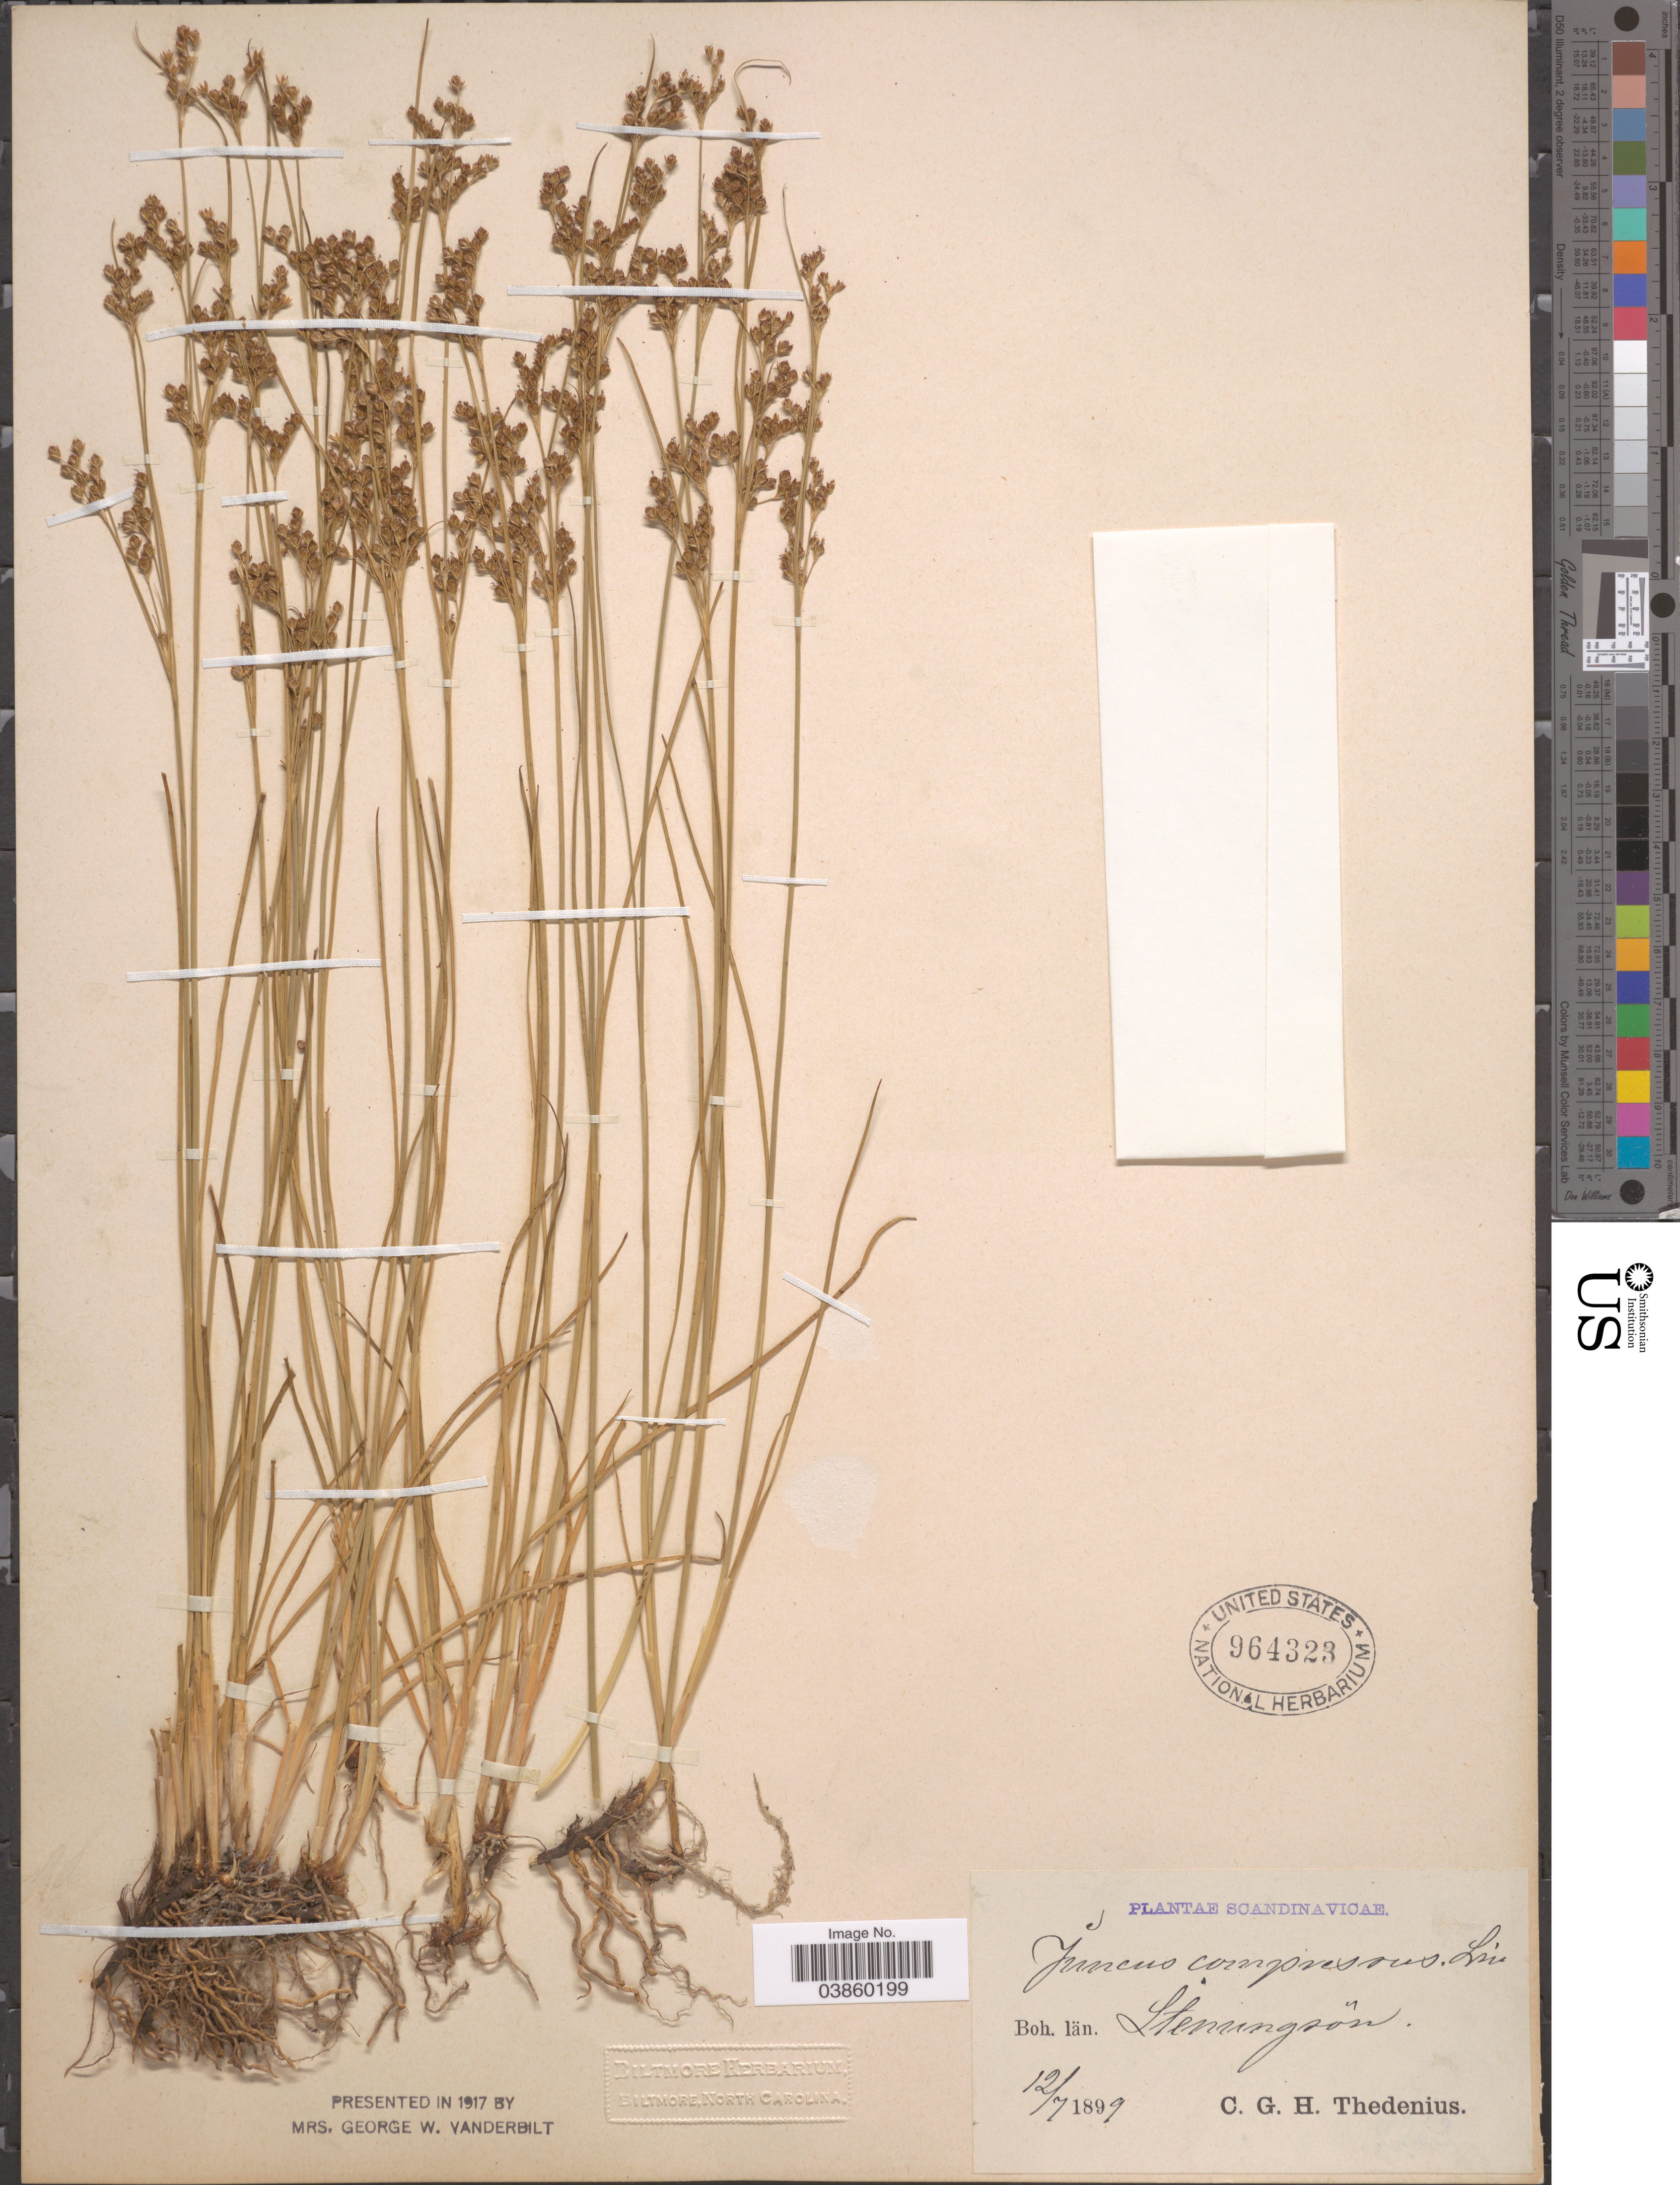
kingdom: Plantae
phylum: Tracheophyta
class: Liliopsida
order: Poales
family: Juncaceae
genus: Juncus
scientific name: Juncus compressus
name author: Jacq.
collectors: C. Thedenius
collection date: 1899-07-12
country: Sweden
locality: Scandinavicae. Boh. Iän. Stenungsön.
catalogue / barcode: US 964323